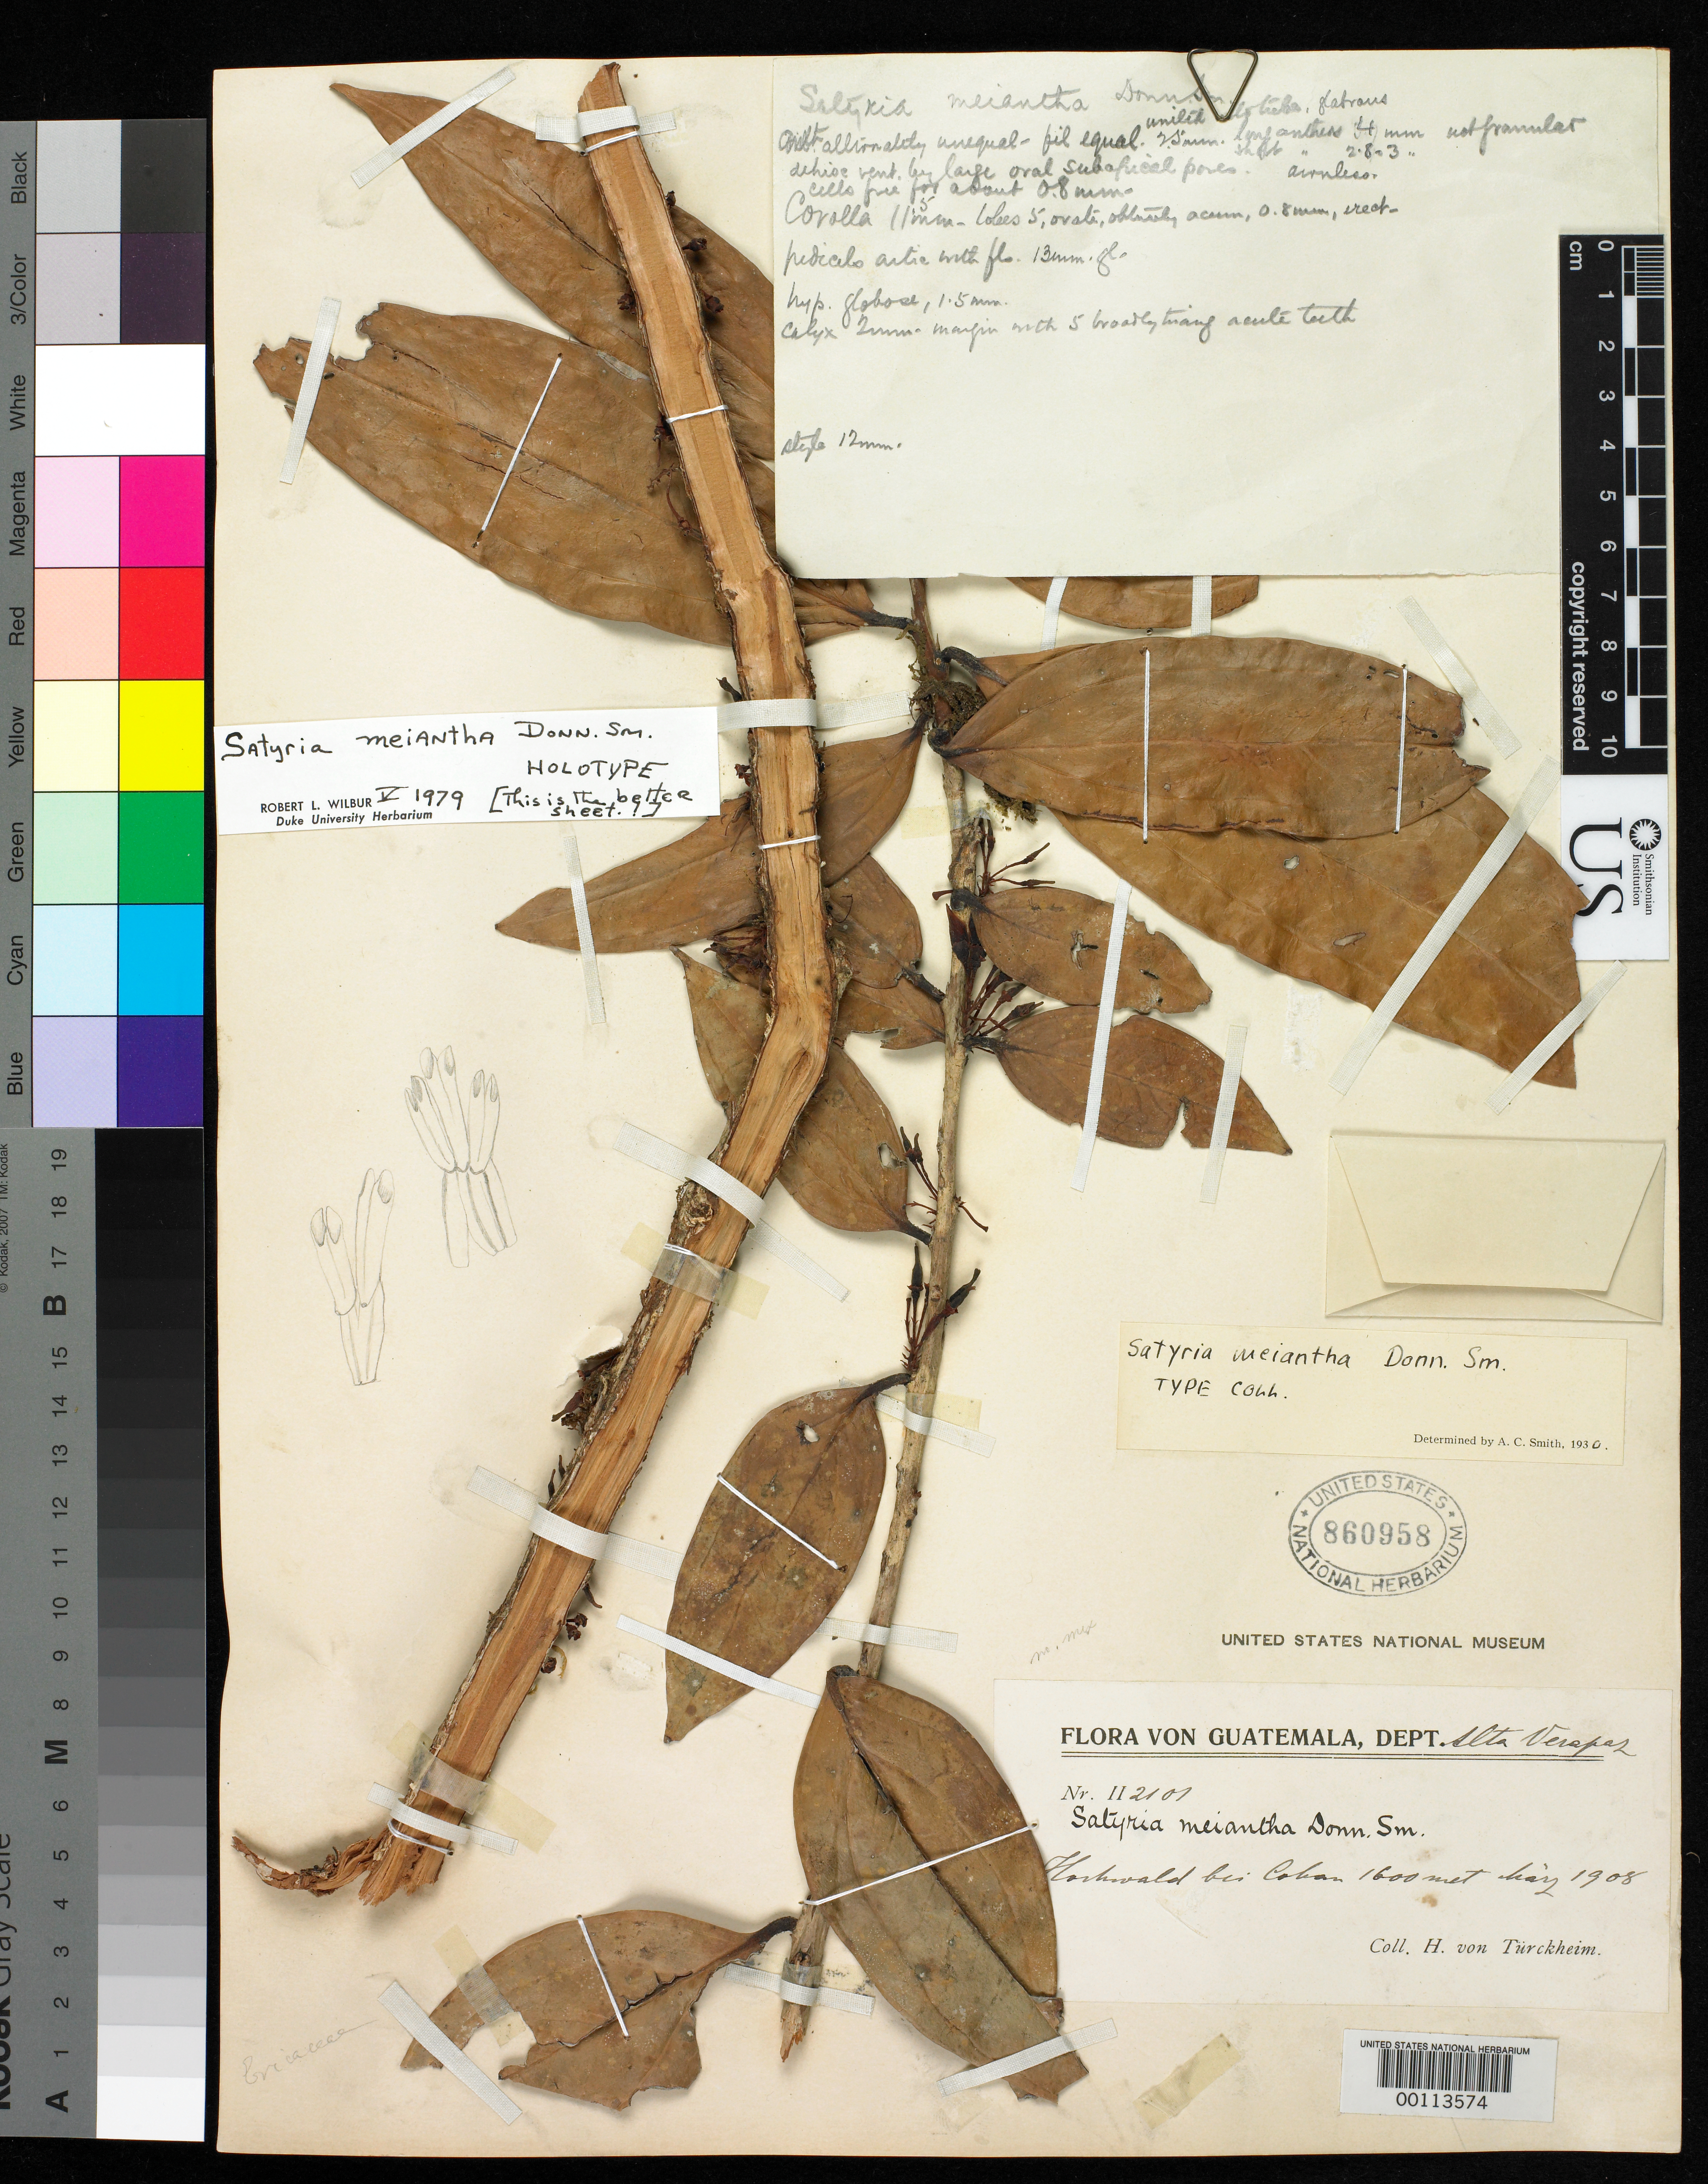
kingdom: Plantae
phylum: Tracheophyta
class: Magnoliopsida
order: Ericales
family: Ericaceae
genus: Satyria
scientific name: Satyria meiantha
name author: Donn. Sm.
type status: Holotype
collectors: H. von Türckheim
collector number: II 2101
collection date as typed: Jan 1908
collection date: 1908-01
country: Guatemala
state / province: Alta Verapaz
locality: Cobán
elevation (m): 1600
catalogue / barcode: US 860958